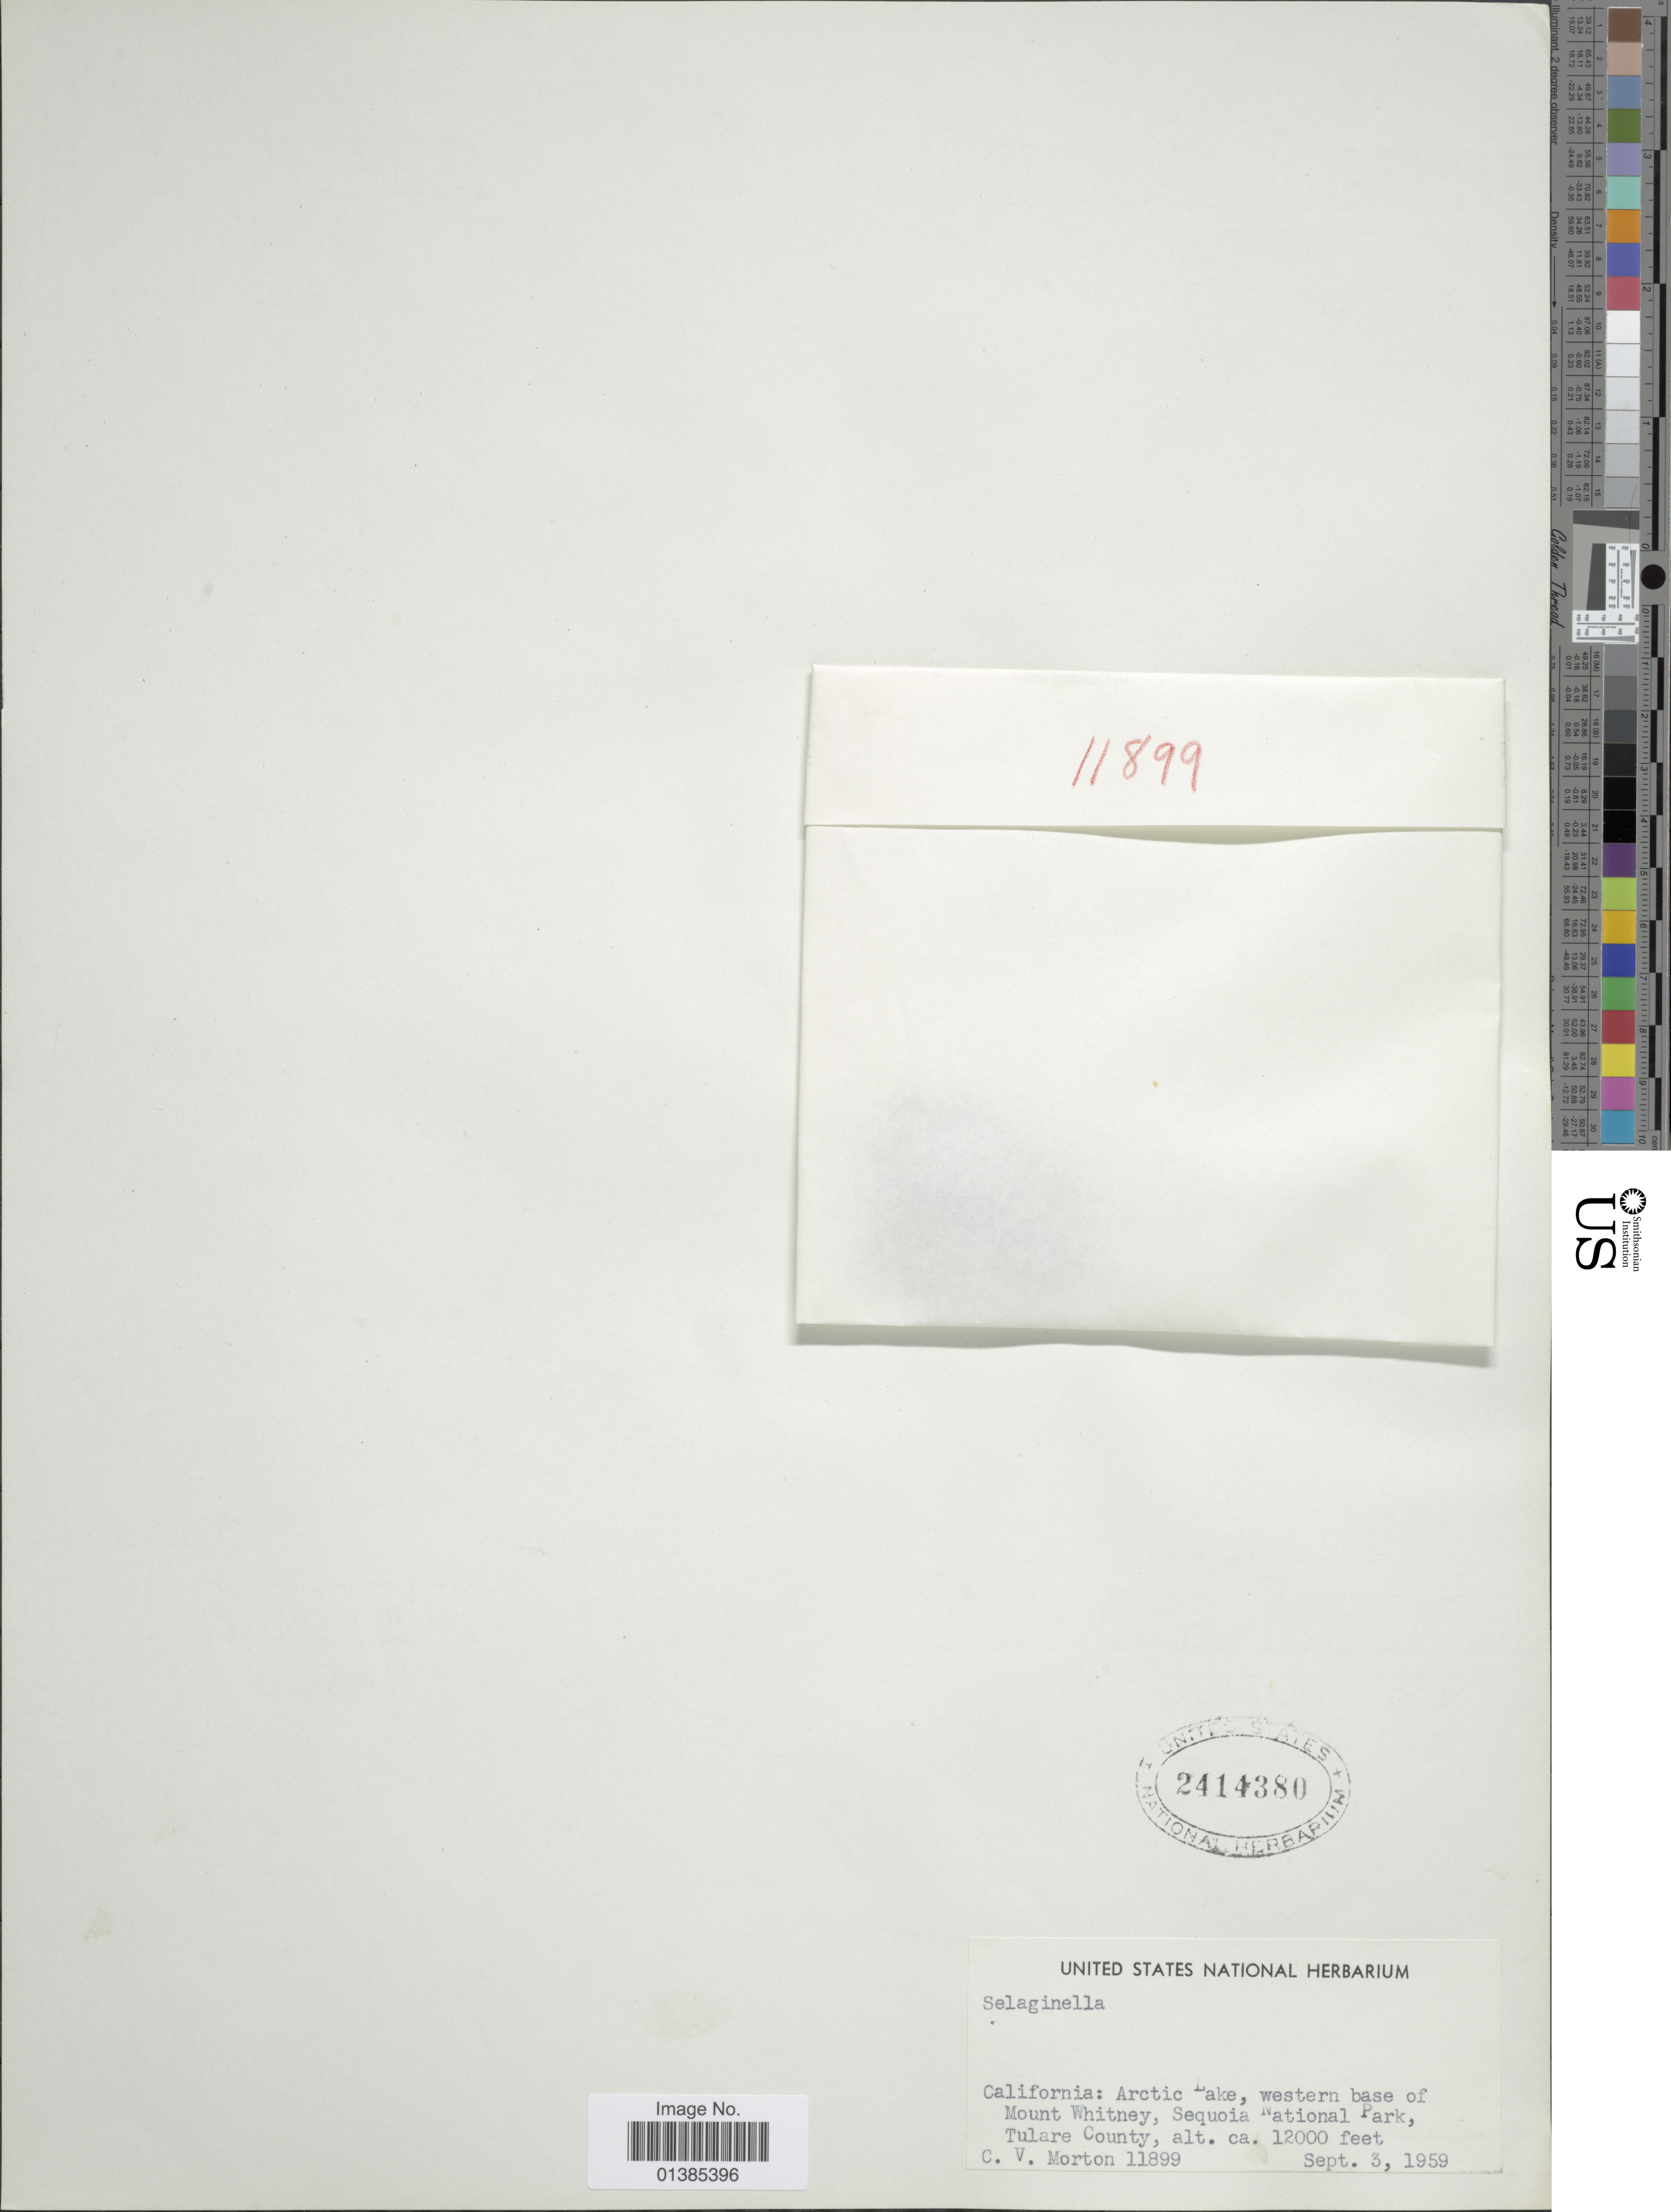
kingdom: Plantae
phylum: Tracheophyta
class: Lycopodiopsida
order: Selaginellales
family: Selaginellaceae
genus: Selaginella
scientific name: Selaginella sp.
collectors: C. V. Morton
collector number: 11899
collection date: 1959-09-03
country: United States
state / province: California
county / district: Tulare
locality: Arctic Lake, western base of Mount Whitney, Sequoia National Park, Tulare County.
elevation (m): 3658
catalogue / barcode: US 2414380